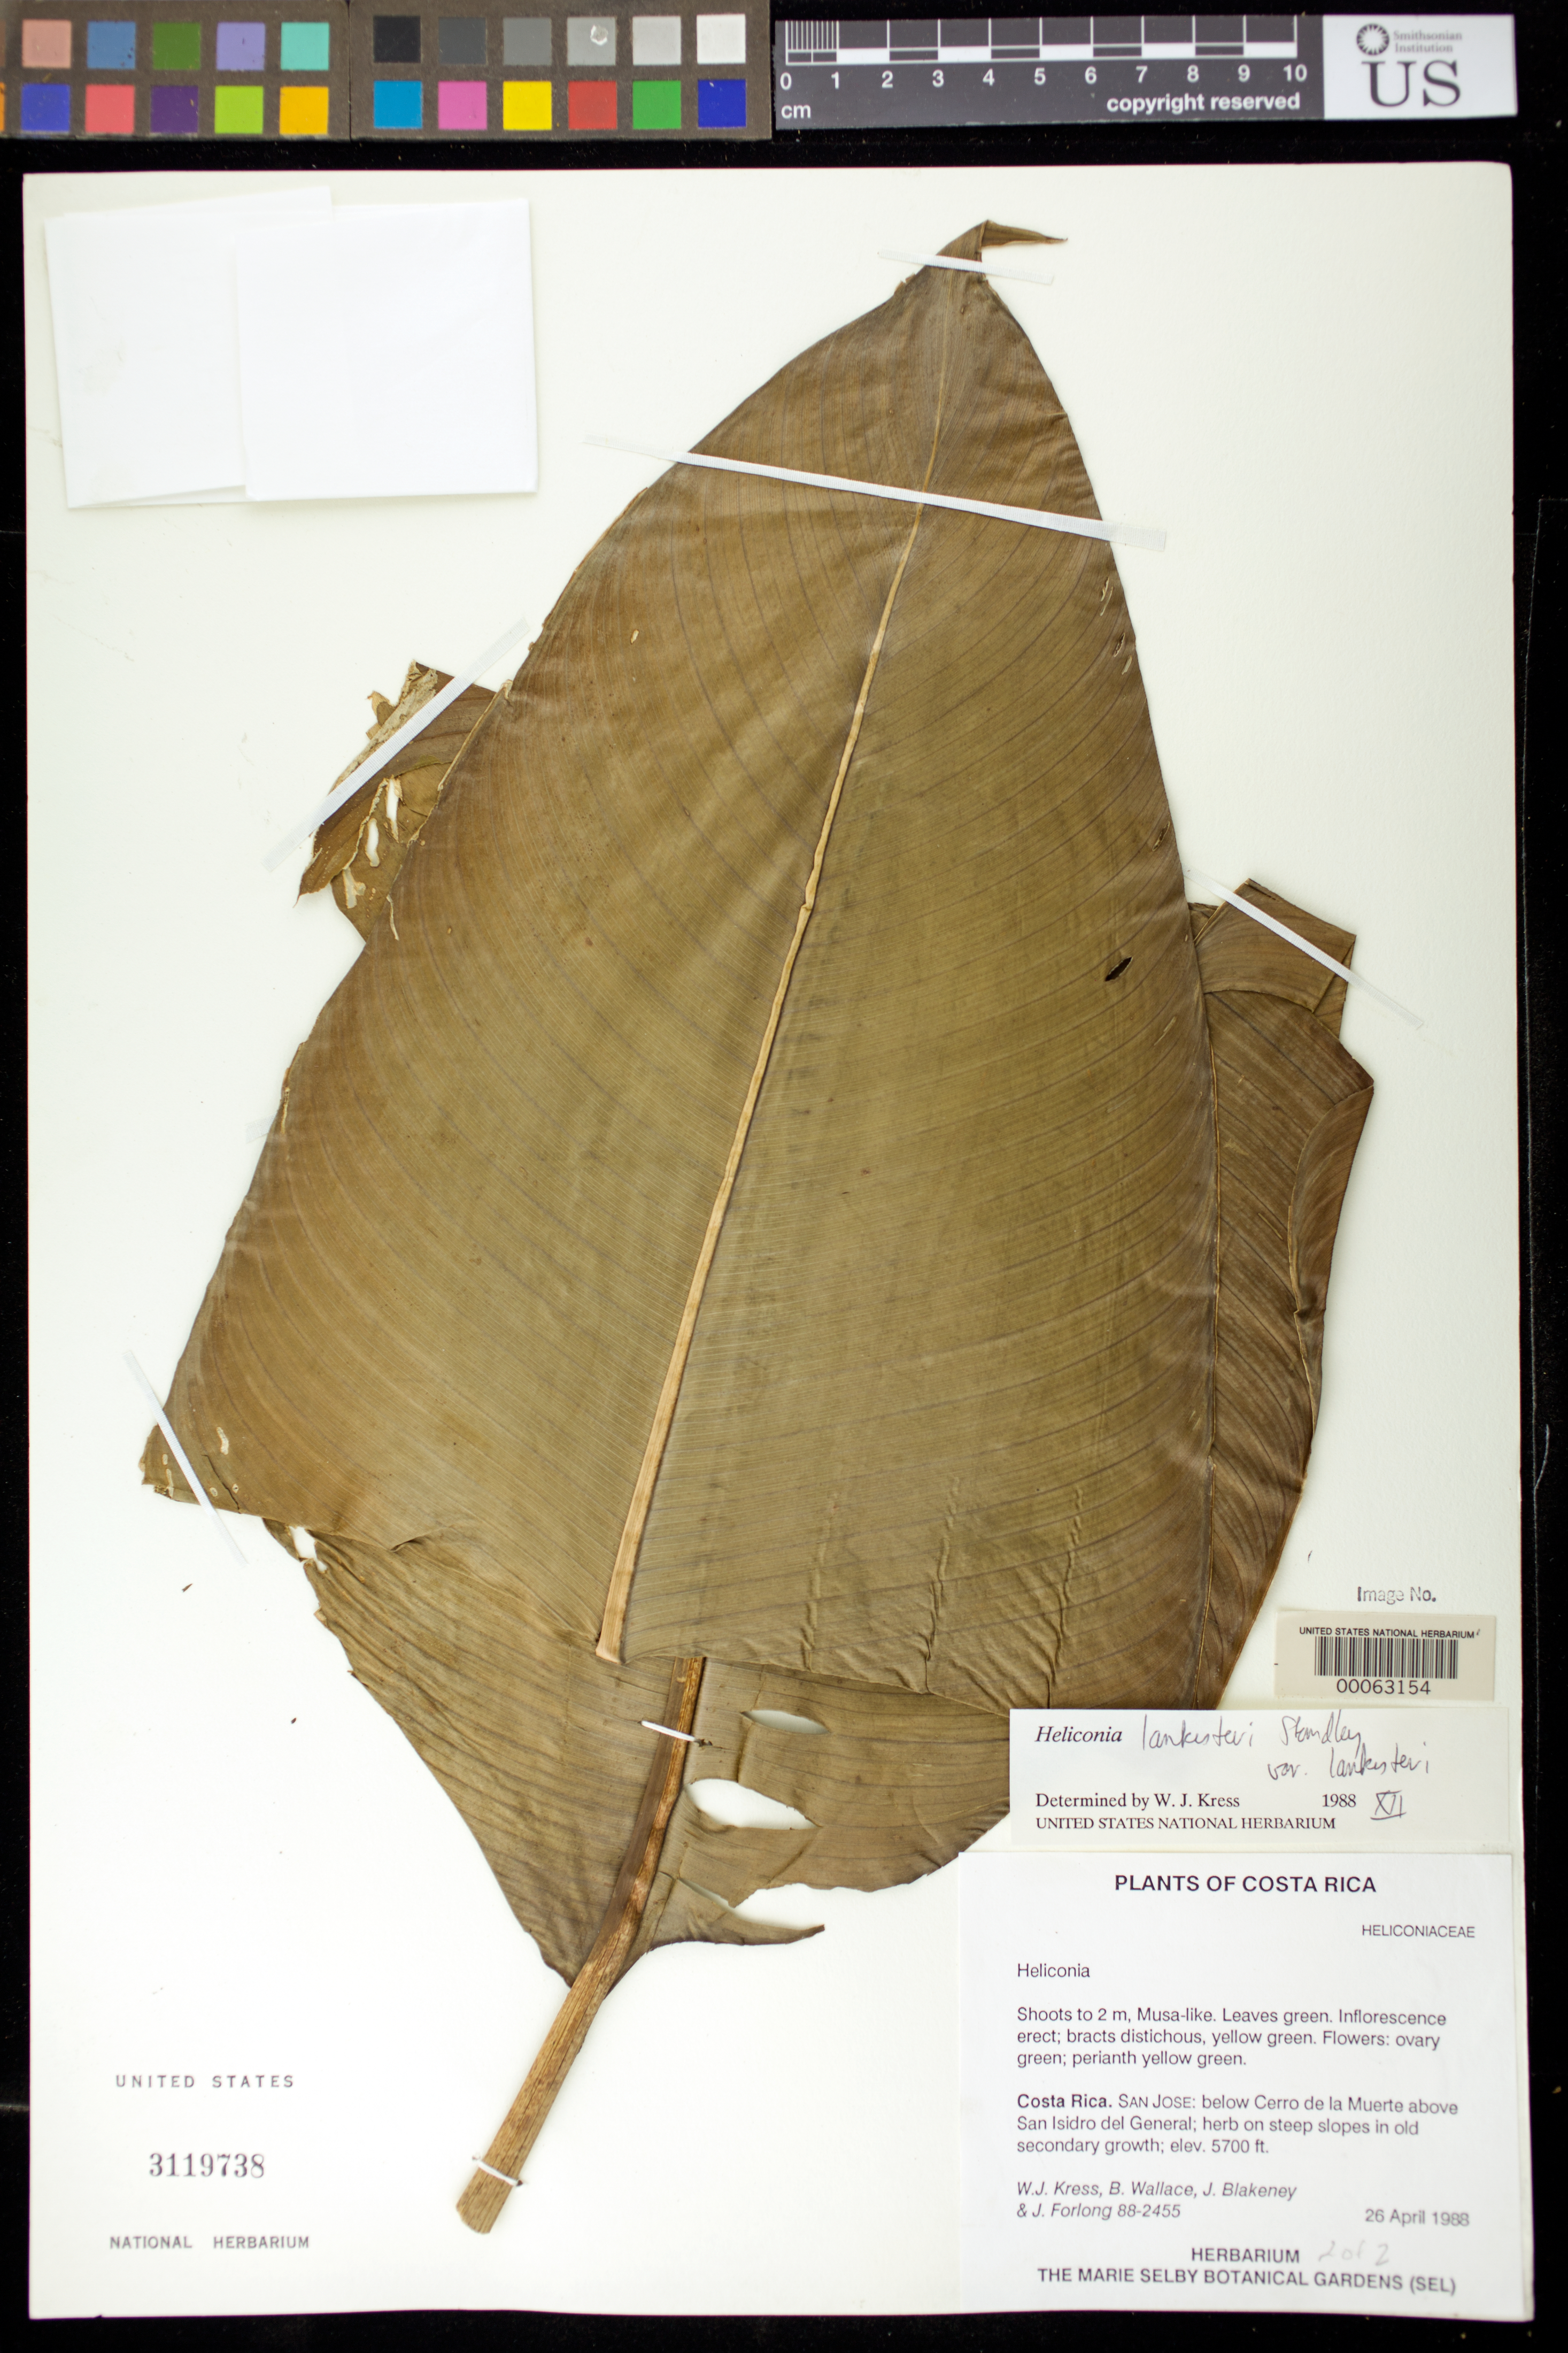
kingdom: Plantae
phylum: Tracheophyta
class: Liliopsida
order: Zingiberales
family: Heliconiaceae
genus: Heliconia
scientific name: Heliconia lankesteri var. lankesteri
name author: Standl.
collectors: W. J. Kress, B. Wallace, J. Blakeney & J. Forlong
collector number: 88-2455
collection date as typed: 26 Apr 1988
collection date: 1988-04-26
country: Costa Rica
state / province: San José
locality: Below cerro de la muerte above san isidro del general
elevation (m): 1737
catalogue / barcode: US 3119738